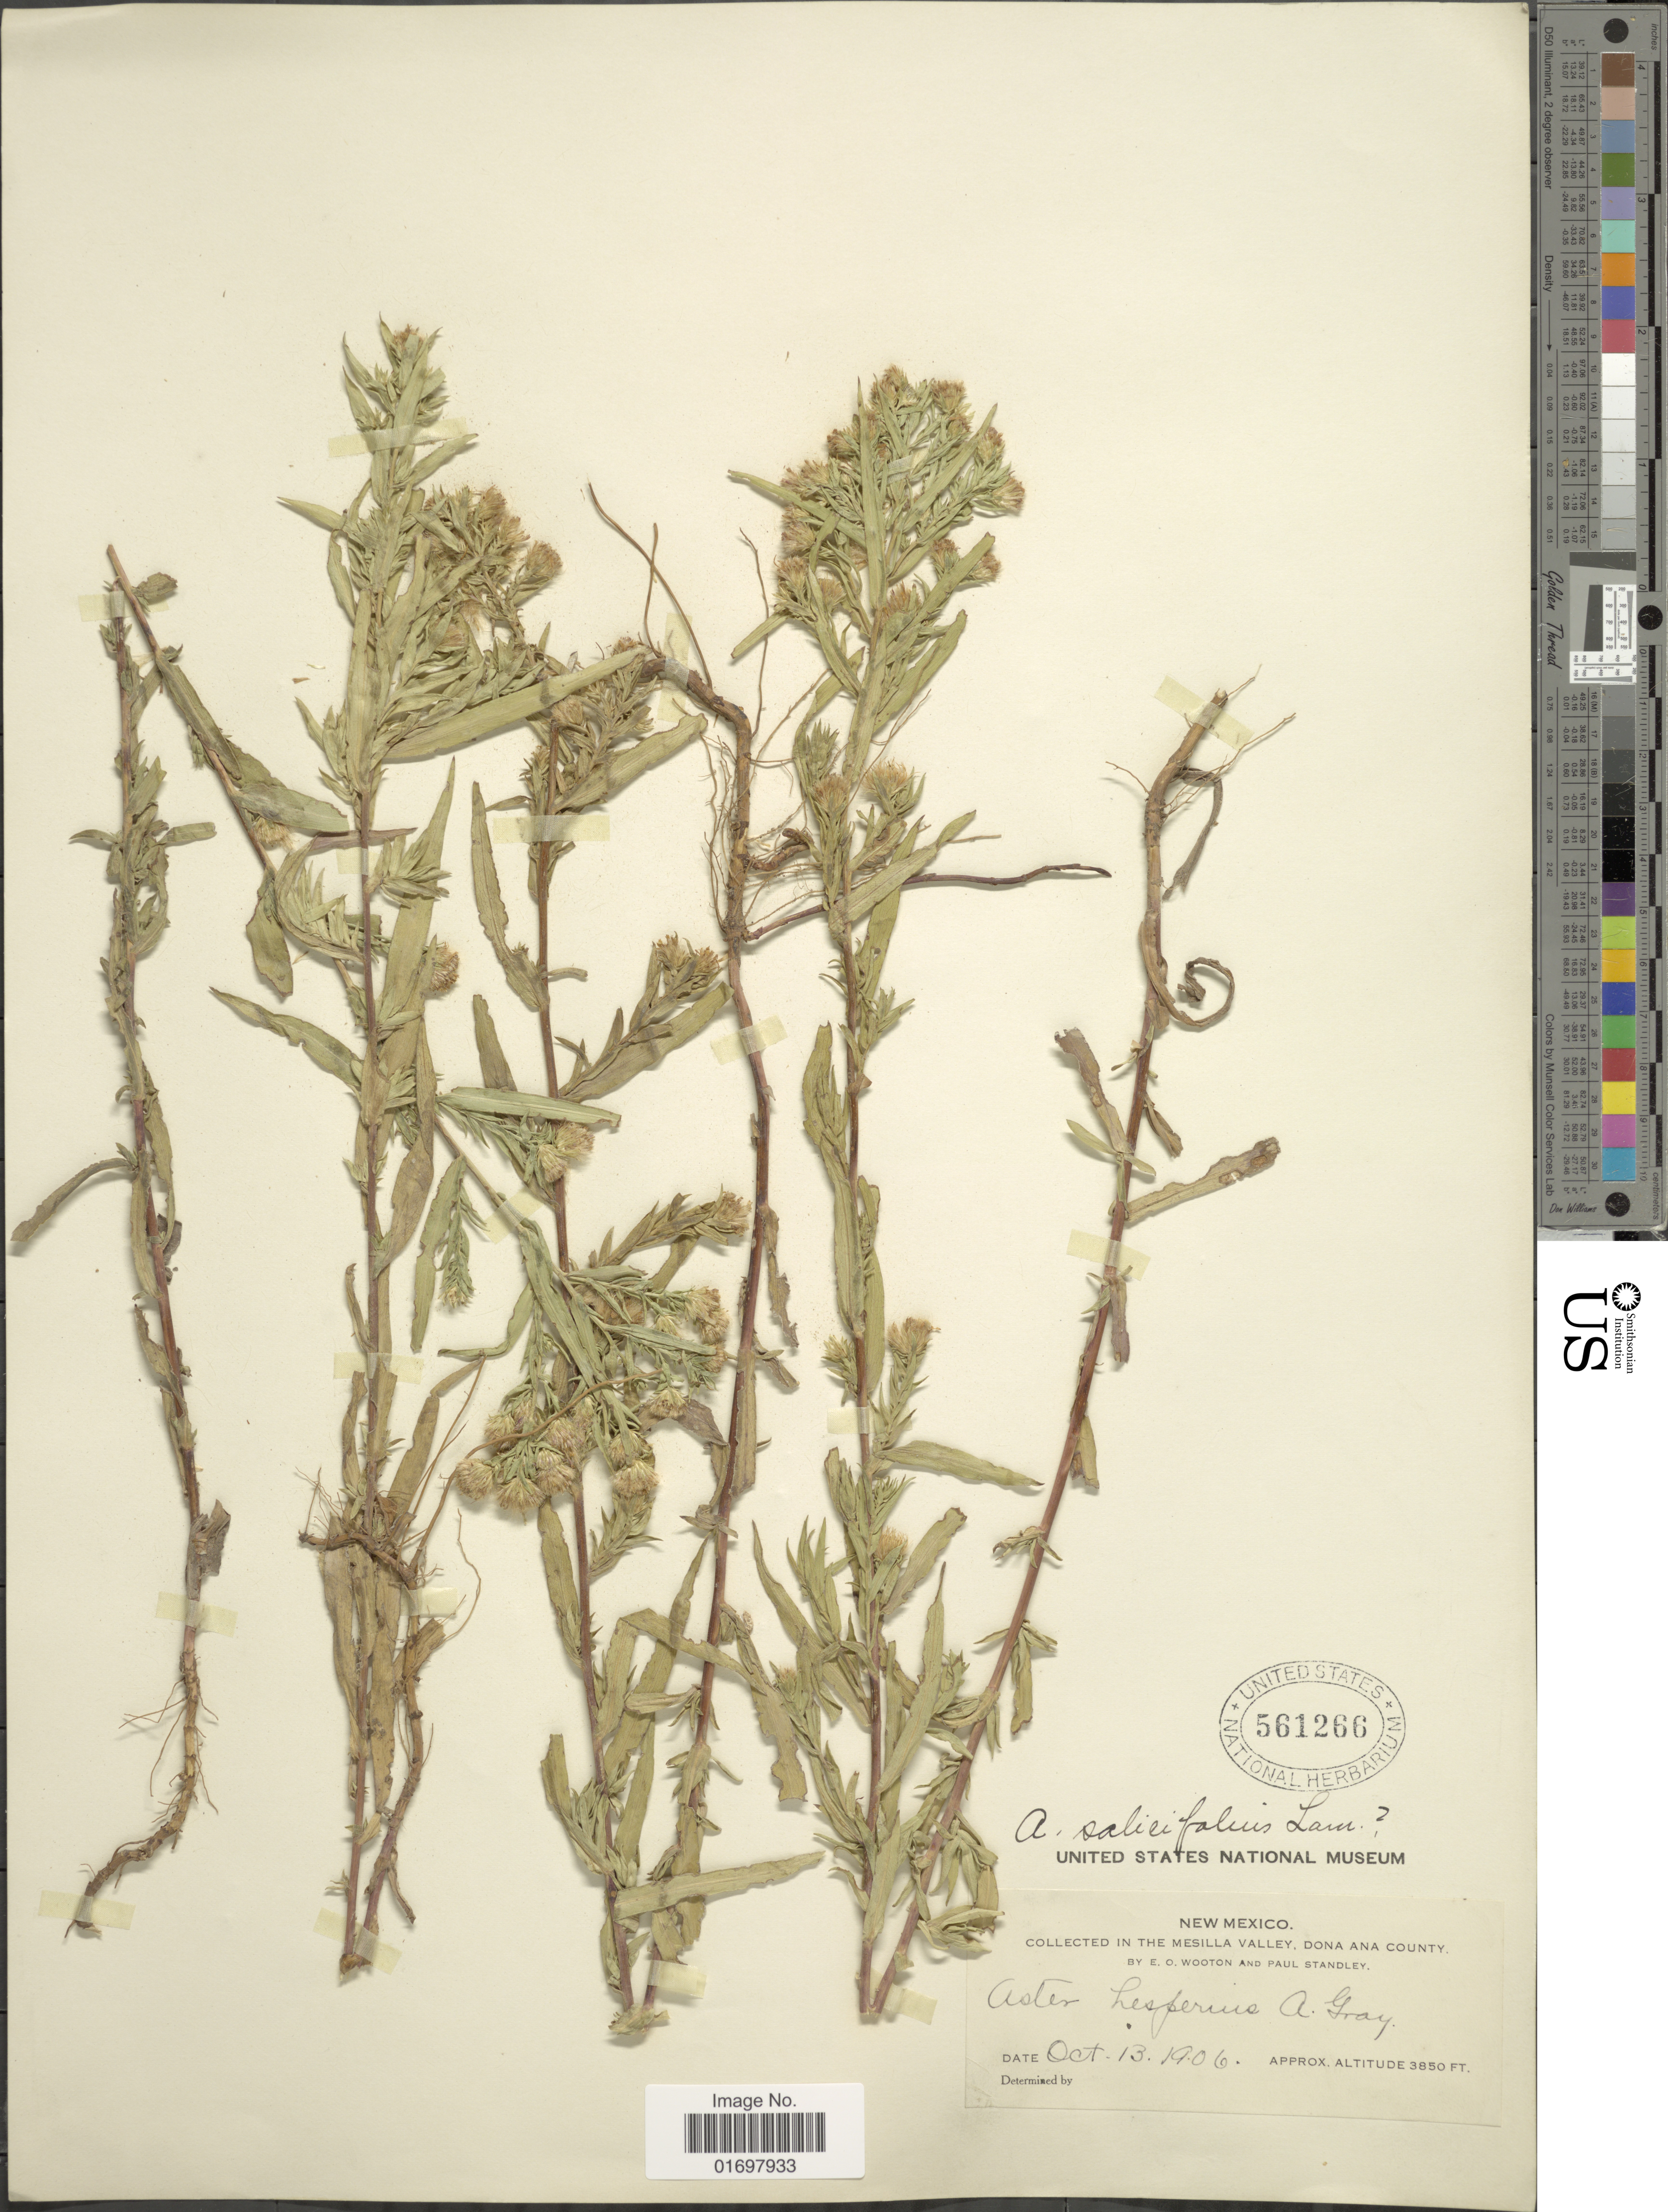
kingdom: Plantae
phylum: Tracheophyta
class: Magnoliopsida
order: Asterales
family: Asteraceae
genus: Symphyotrichum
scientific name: Symphyotrichum lanceolatum var. hesperium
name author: (A. Gray) G.L. Nesom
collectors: E. O. Wooton & P. C. Standley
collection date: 1906-10-13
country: United States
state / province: New Mexico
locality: Mesilla Valley, Dona Ana County.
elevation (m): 1173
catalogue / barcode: US 561266